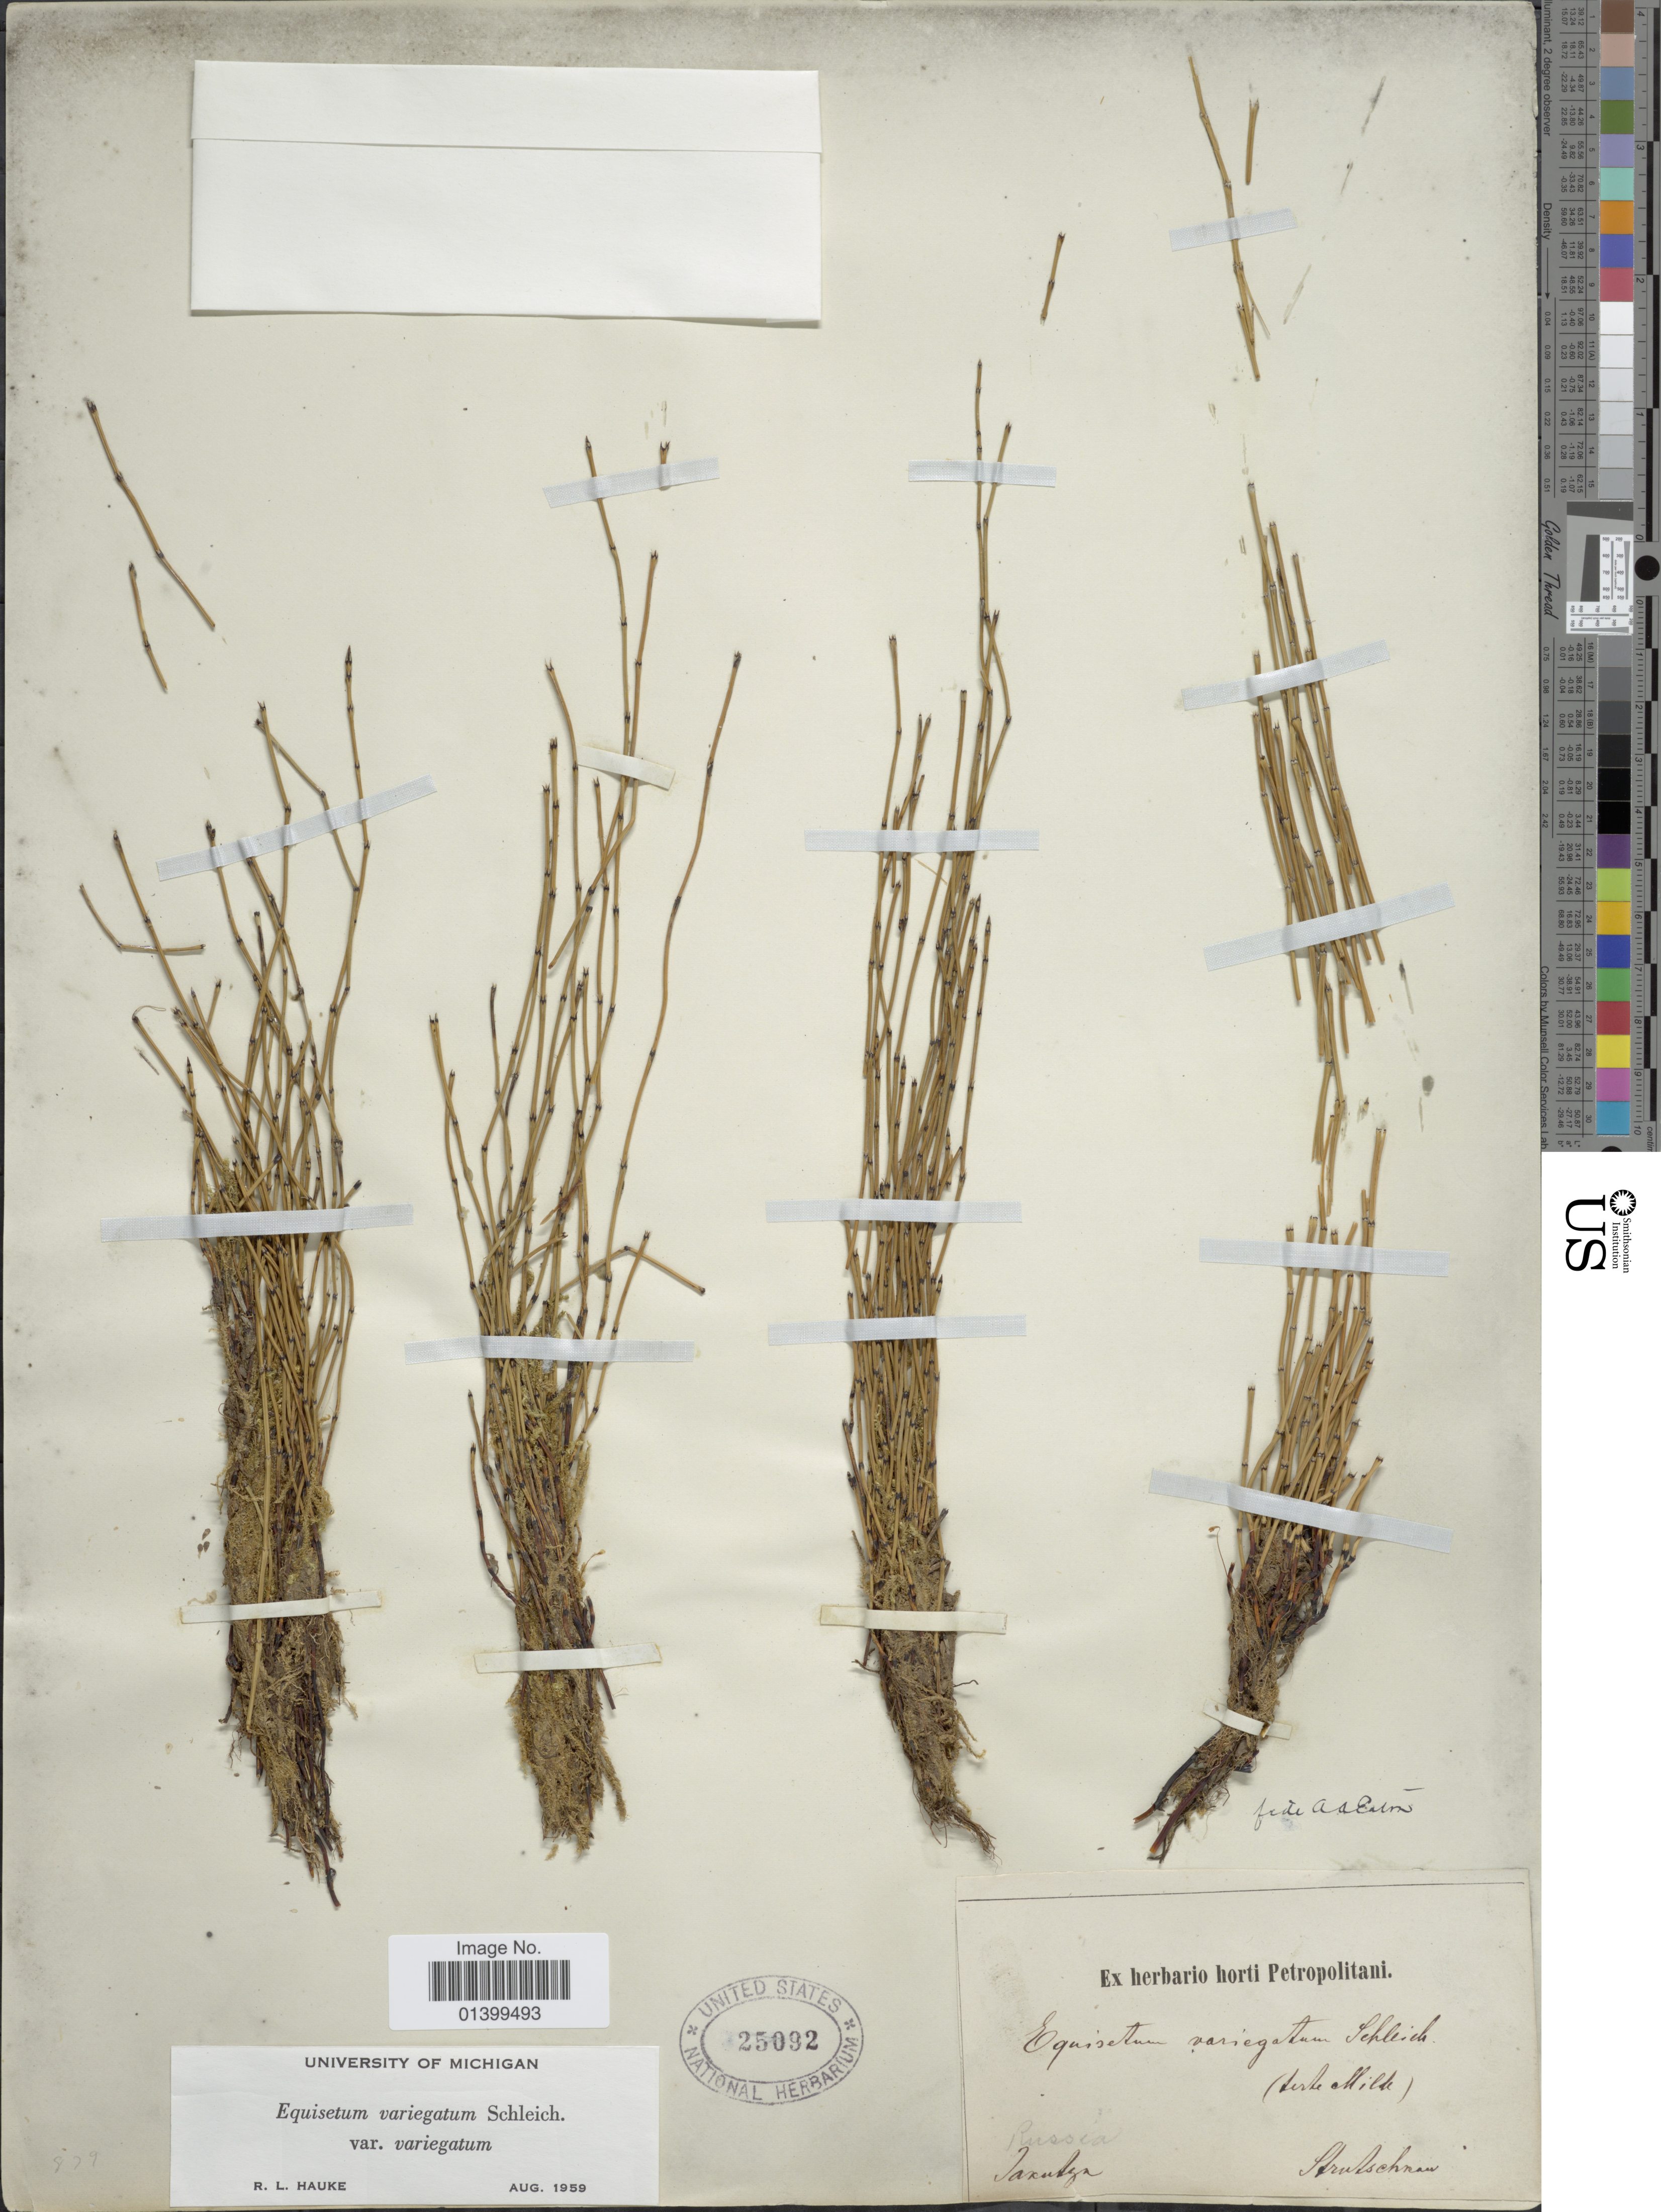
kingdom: Plantae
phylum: Tracheophyta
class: Polypodiopsida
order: Equisetales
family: Equisetaceae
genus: Equisetum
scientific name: Equisetum variegatum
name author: Schleich. ex F. Weber & D. Mohr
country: Russian Federation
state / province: Sakha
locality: Jakutya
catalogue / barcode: US 25092